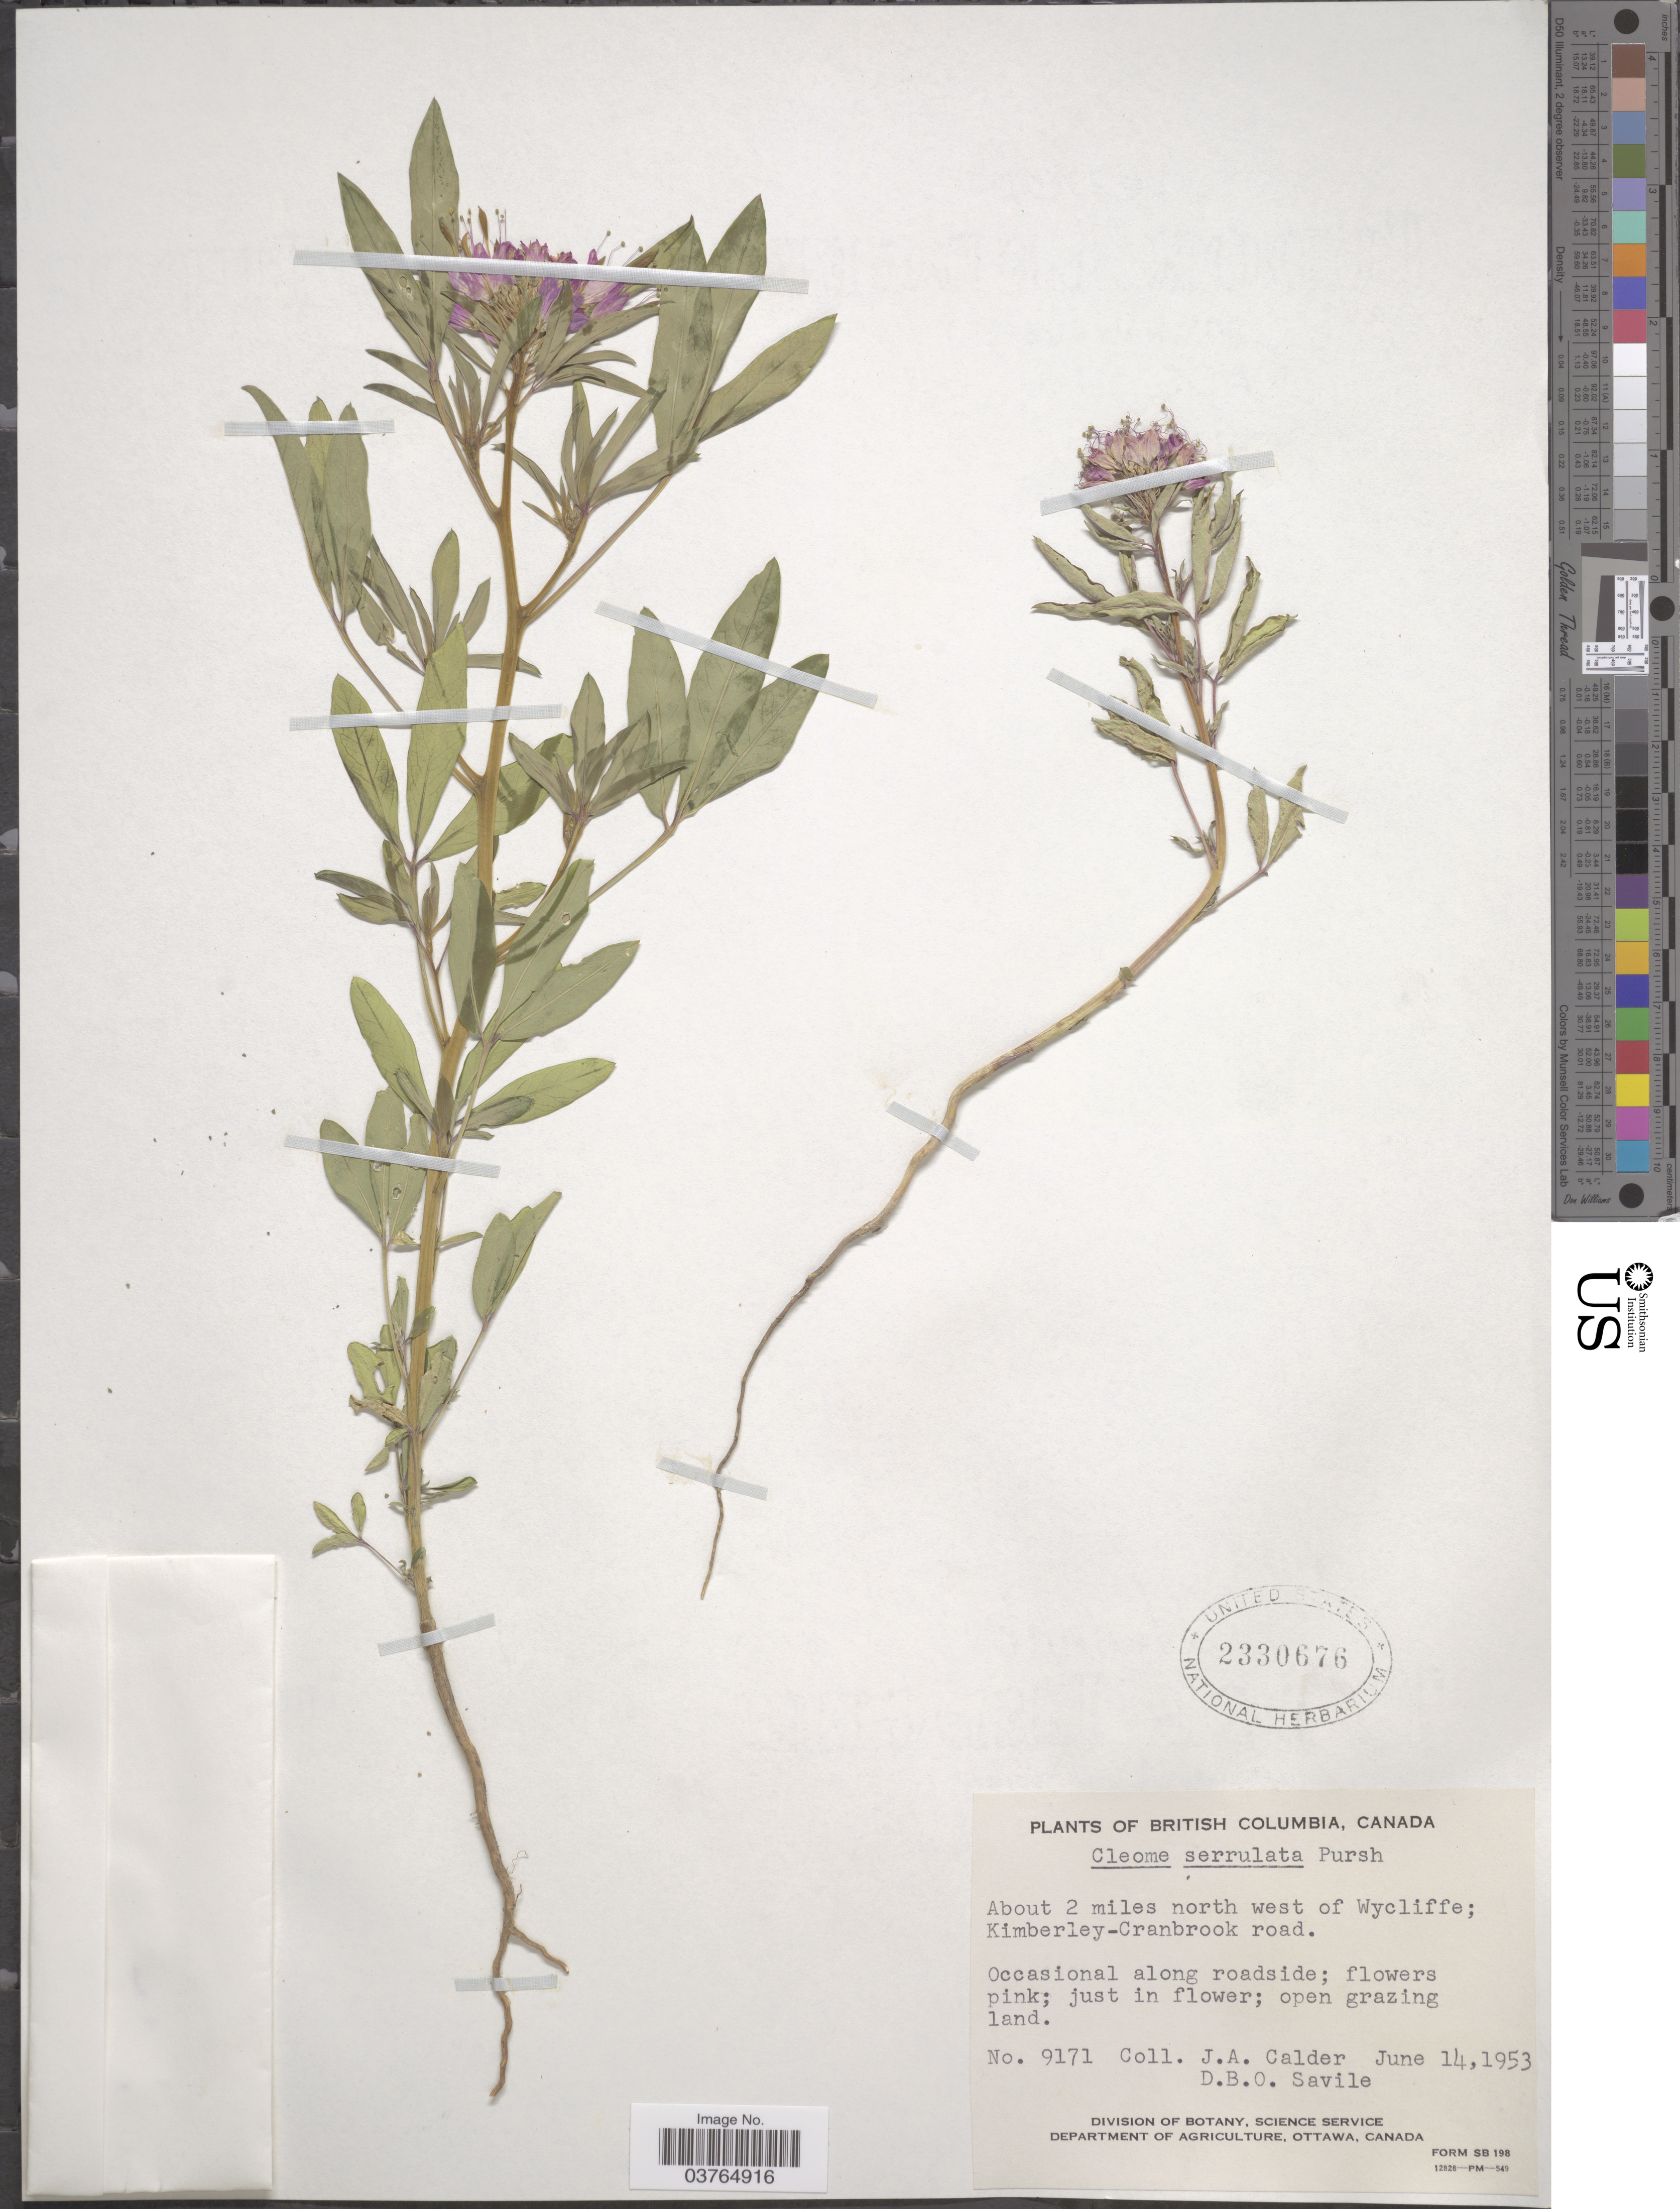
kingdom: Plantae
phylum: Tracheophyta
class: Magnoliopsida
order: Brassicales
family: Cleomaceae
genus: Cleomella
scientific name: Cleomella serrulata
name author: (Pursh) Roalson & J.C. Hall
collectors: J. A. Calder & D. Savile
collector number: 9171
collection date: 1953-06-14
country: Canada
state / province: British Columbia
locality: About 2 miles north west of Wycliffe; Kimberley-Cranbrook road.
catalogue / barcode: US 2330676